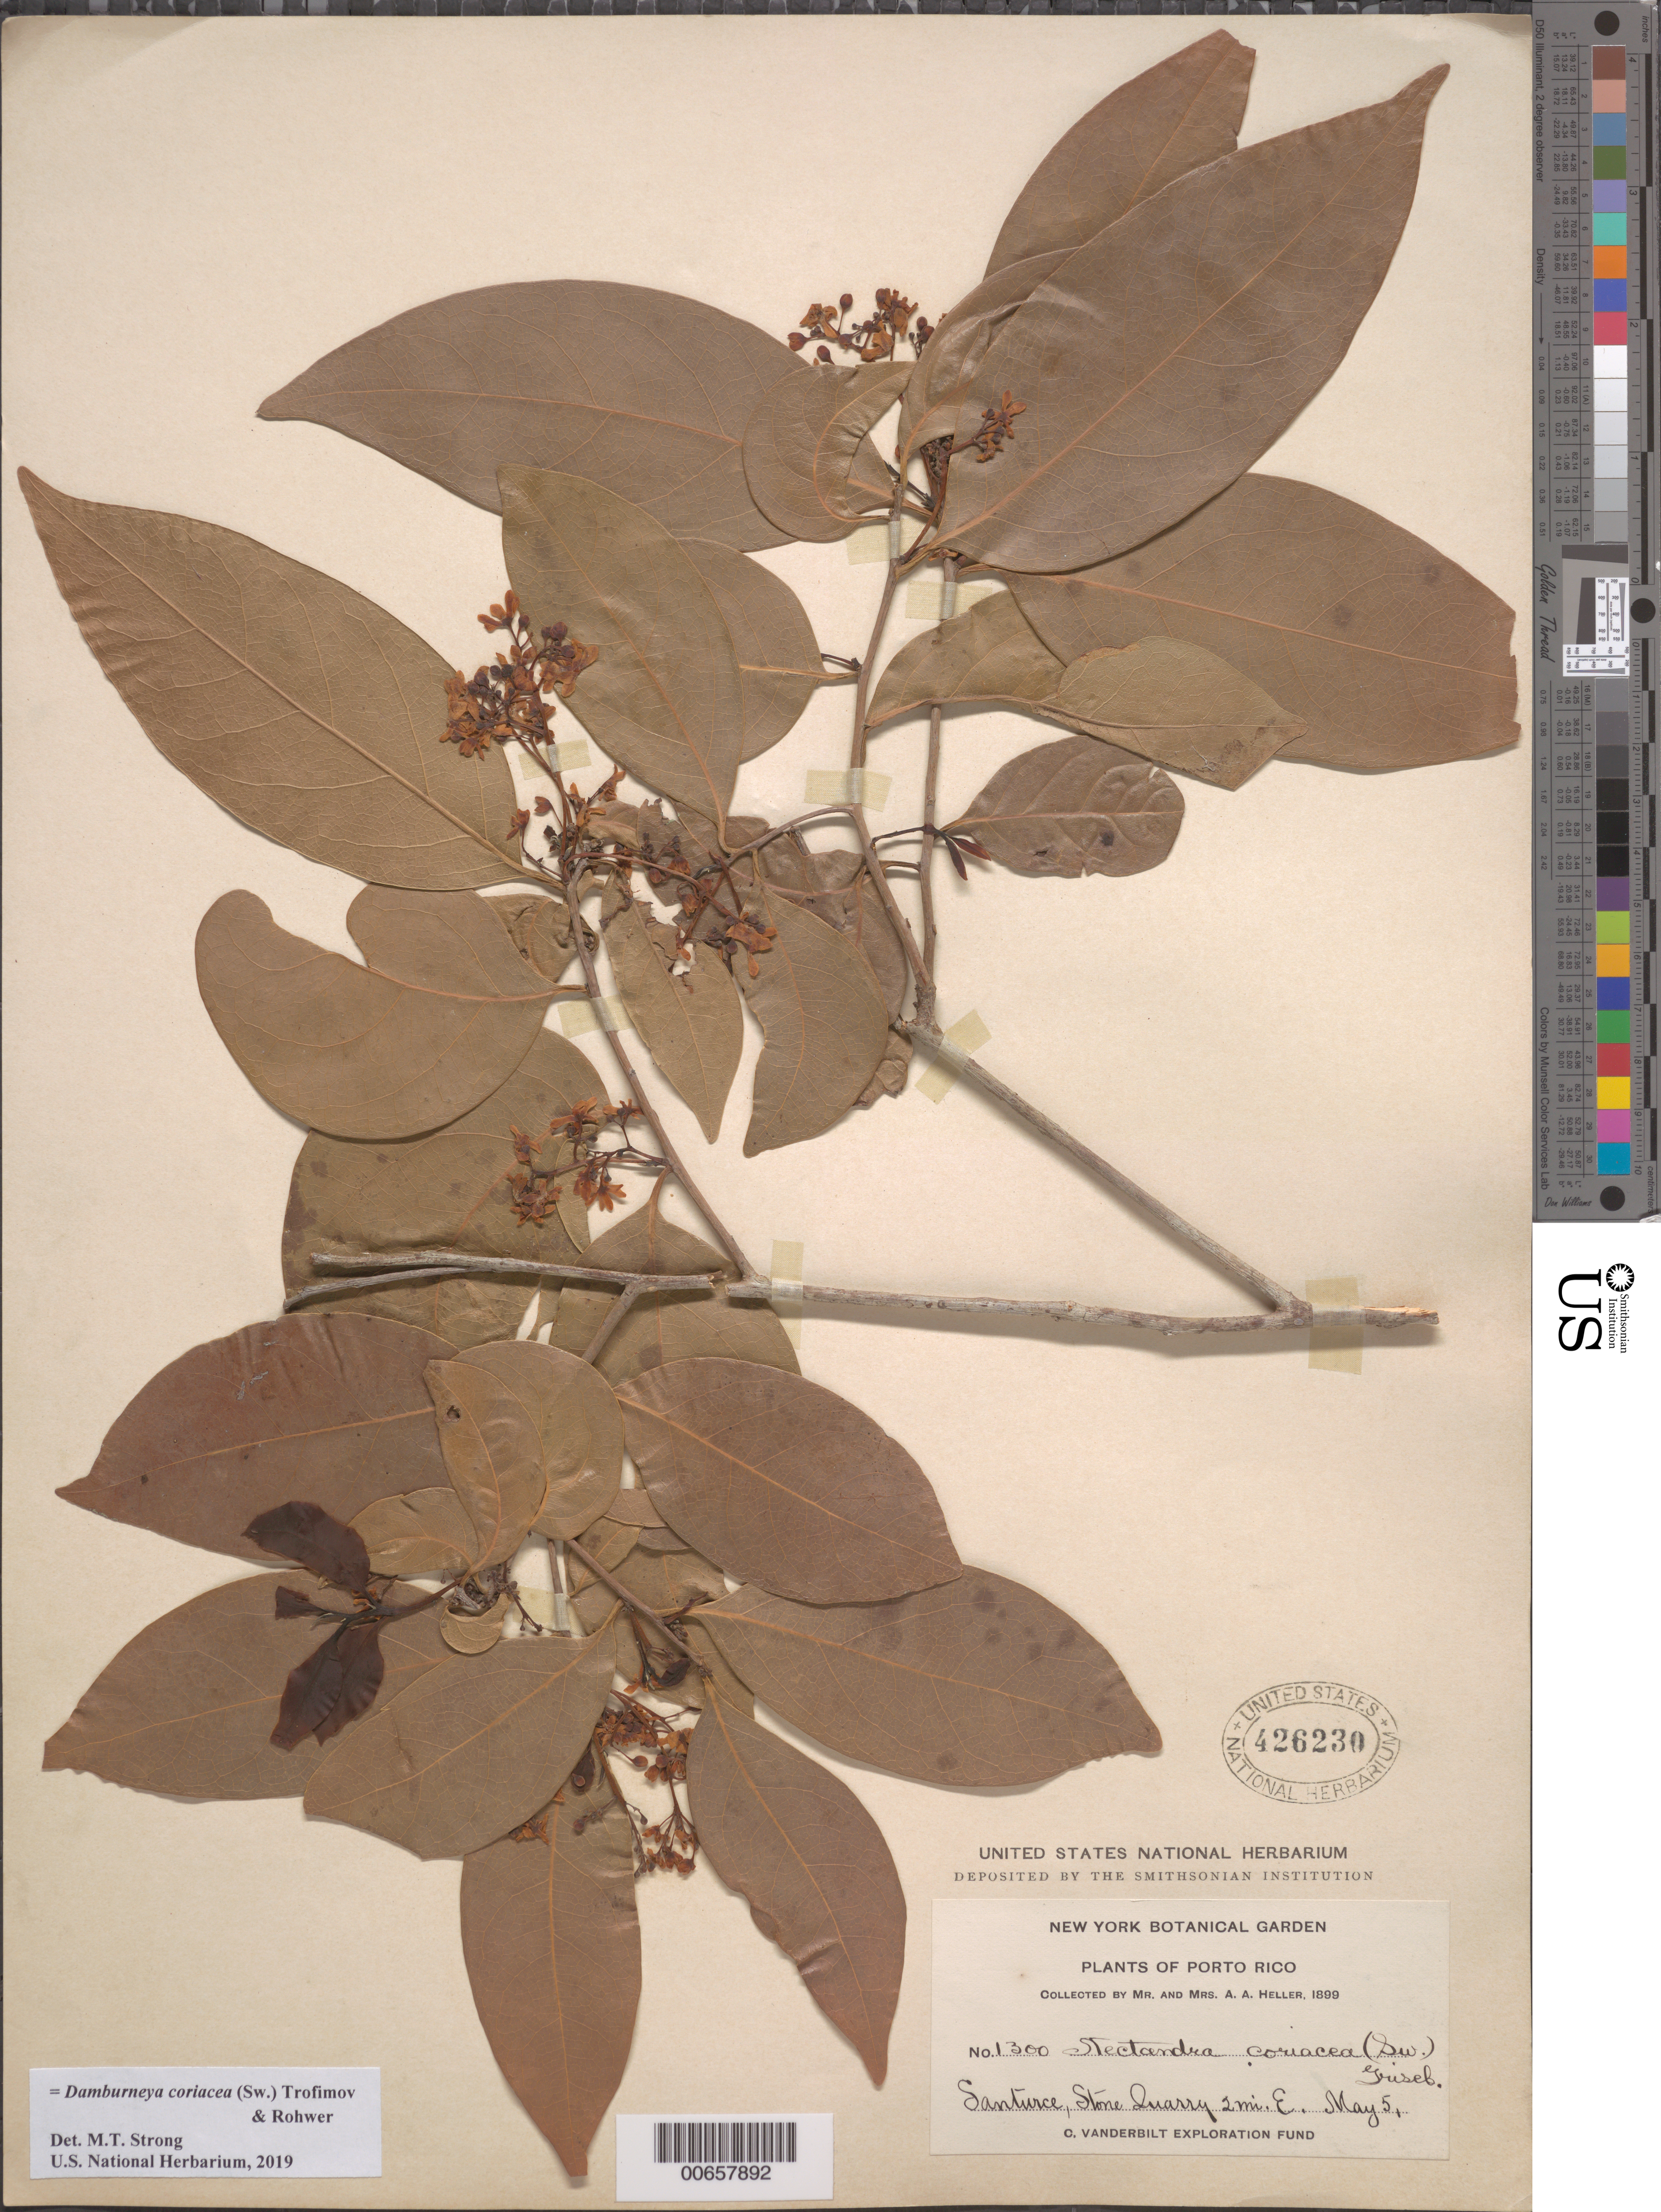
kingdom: Plantae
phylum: Tracheophyta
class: Magnoliopsida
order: Laurales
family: Lauraceae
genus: Damburneya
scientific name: Damburneya coriacea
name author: (Sw.) Trofimov & Rohwer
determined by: Strong, M. T., (US), Smithsonian Institution - National Museum of Natural History (UNITED STATES)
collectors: A. A. Heller & -- Heller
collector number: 1300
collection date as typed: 05 May 1899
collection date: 1899-05-05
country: Puerto Rico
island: Greater Antilles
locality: Santurce, Stone Quarry 2 mi E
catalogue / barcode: US 426230